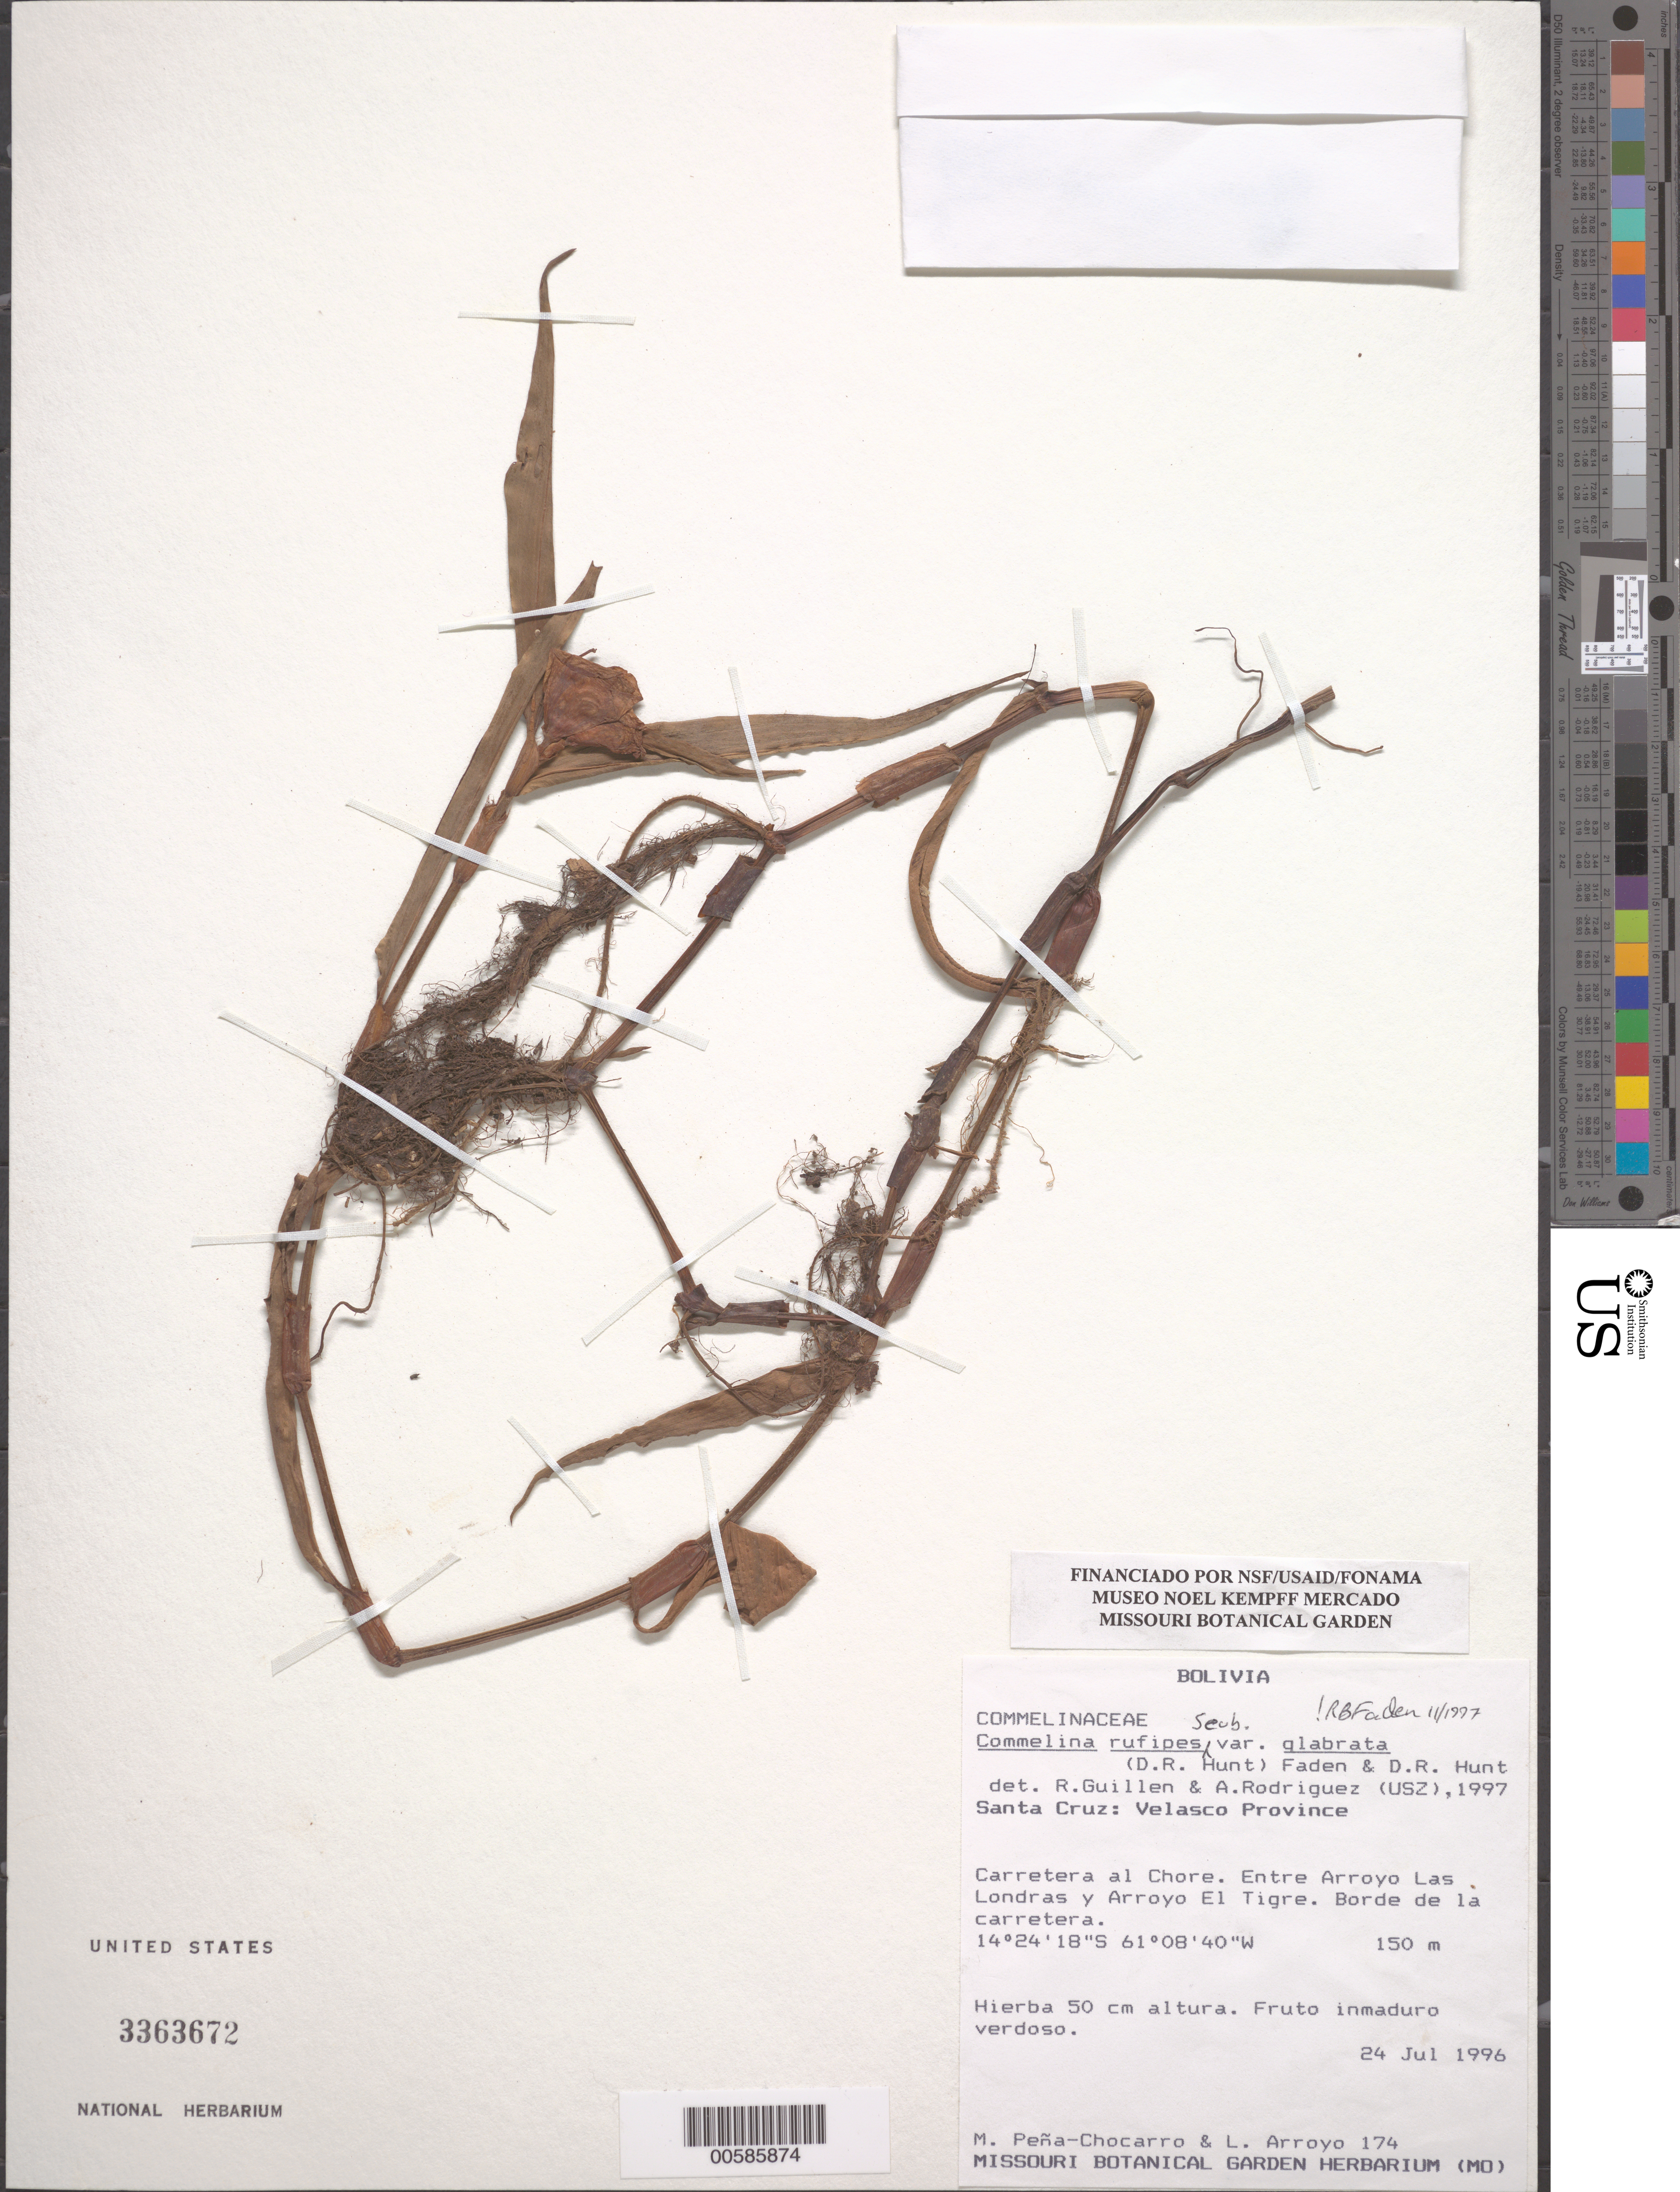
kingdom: Plantae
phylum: Tracheophyta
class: Liliopsida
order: Commelinales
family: Commelinaceae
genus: Commelina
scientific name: Commelina rufipes var. glabrata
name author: (D.R. Hunt) Faden & D.R. Hunt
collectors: M. Pena Chocarro & L. Arroyo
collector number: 174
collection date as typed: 24 Jul 1996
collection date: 1996-07-24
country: Bolivia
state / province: Santa Cruz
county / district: Velasco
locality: Carretera al Chore, between Arroyo las Londras and Arroyo el Tigre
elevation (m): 150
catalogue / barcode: US 3363672